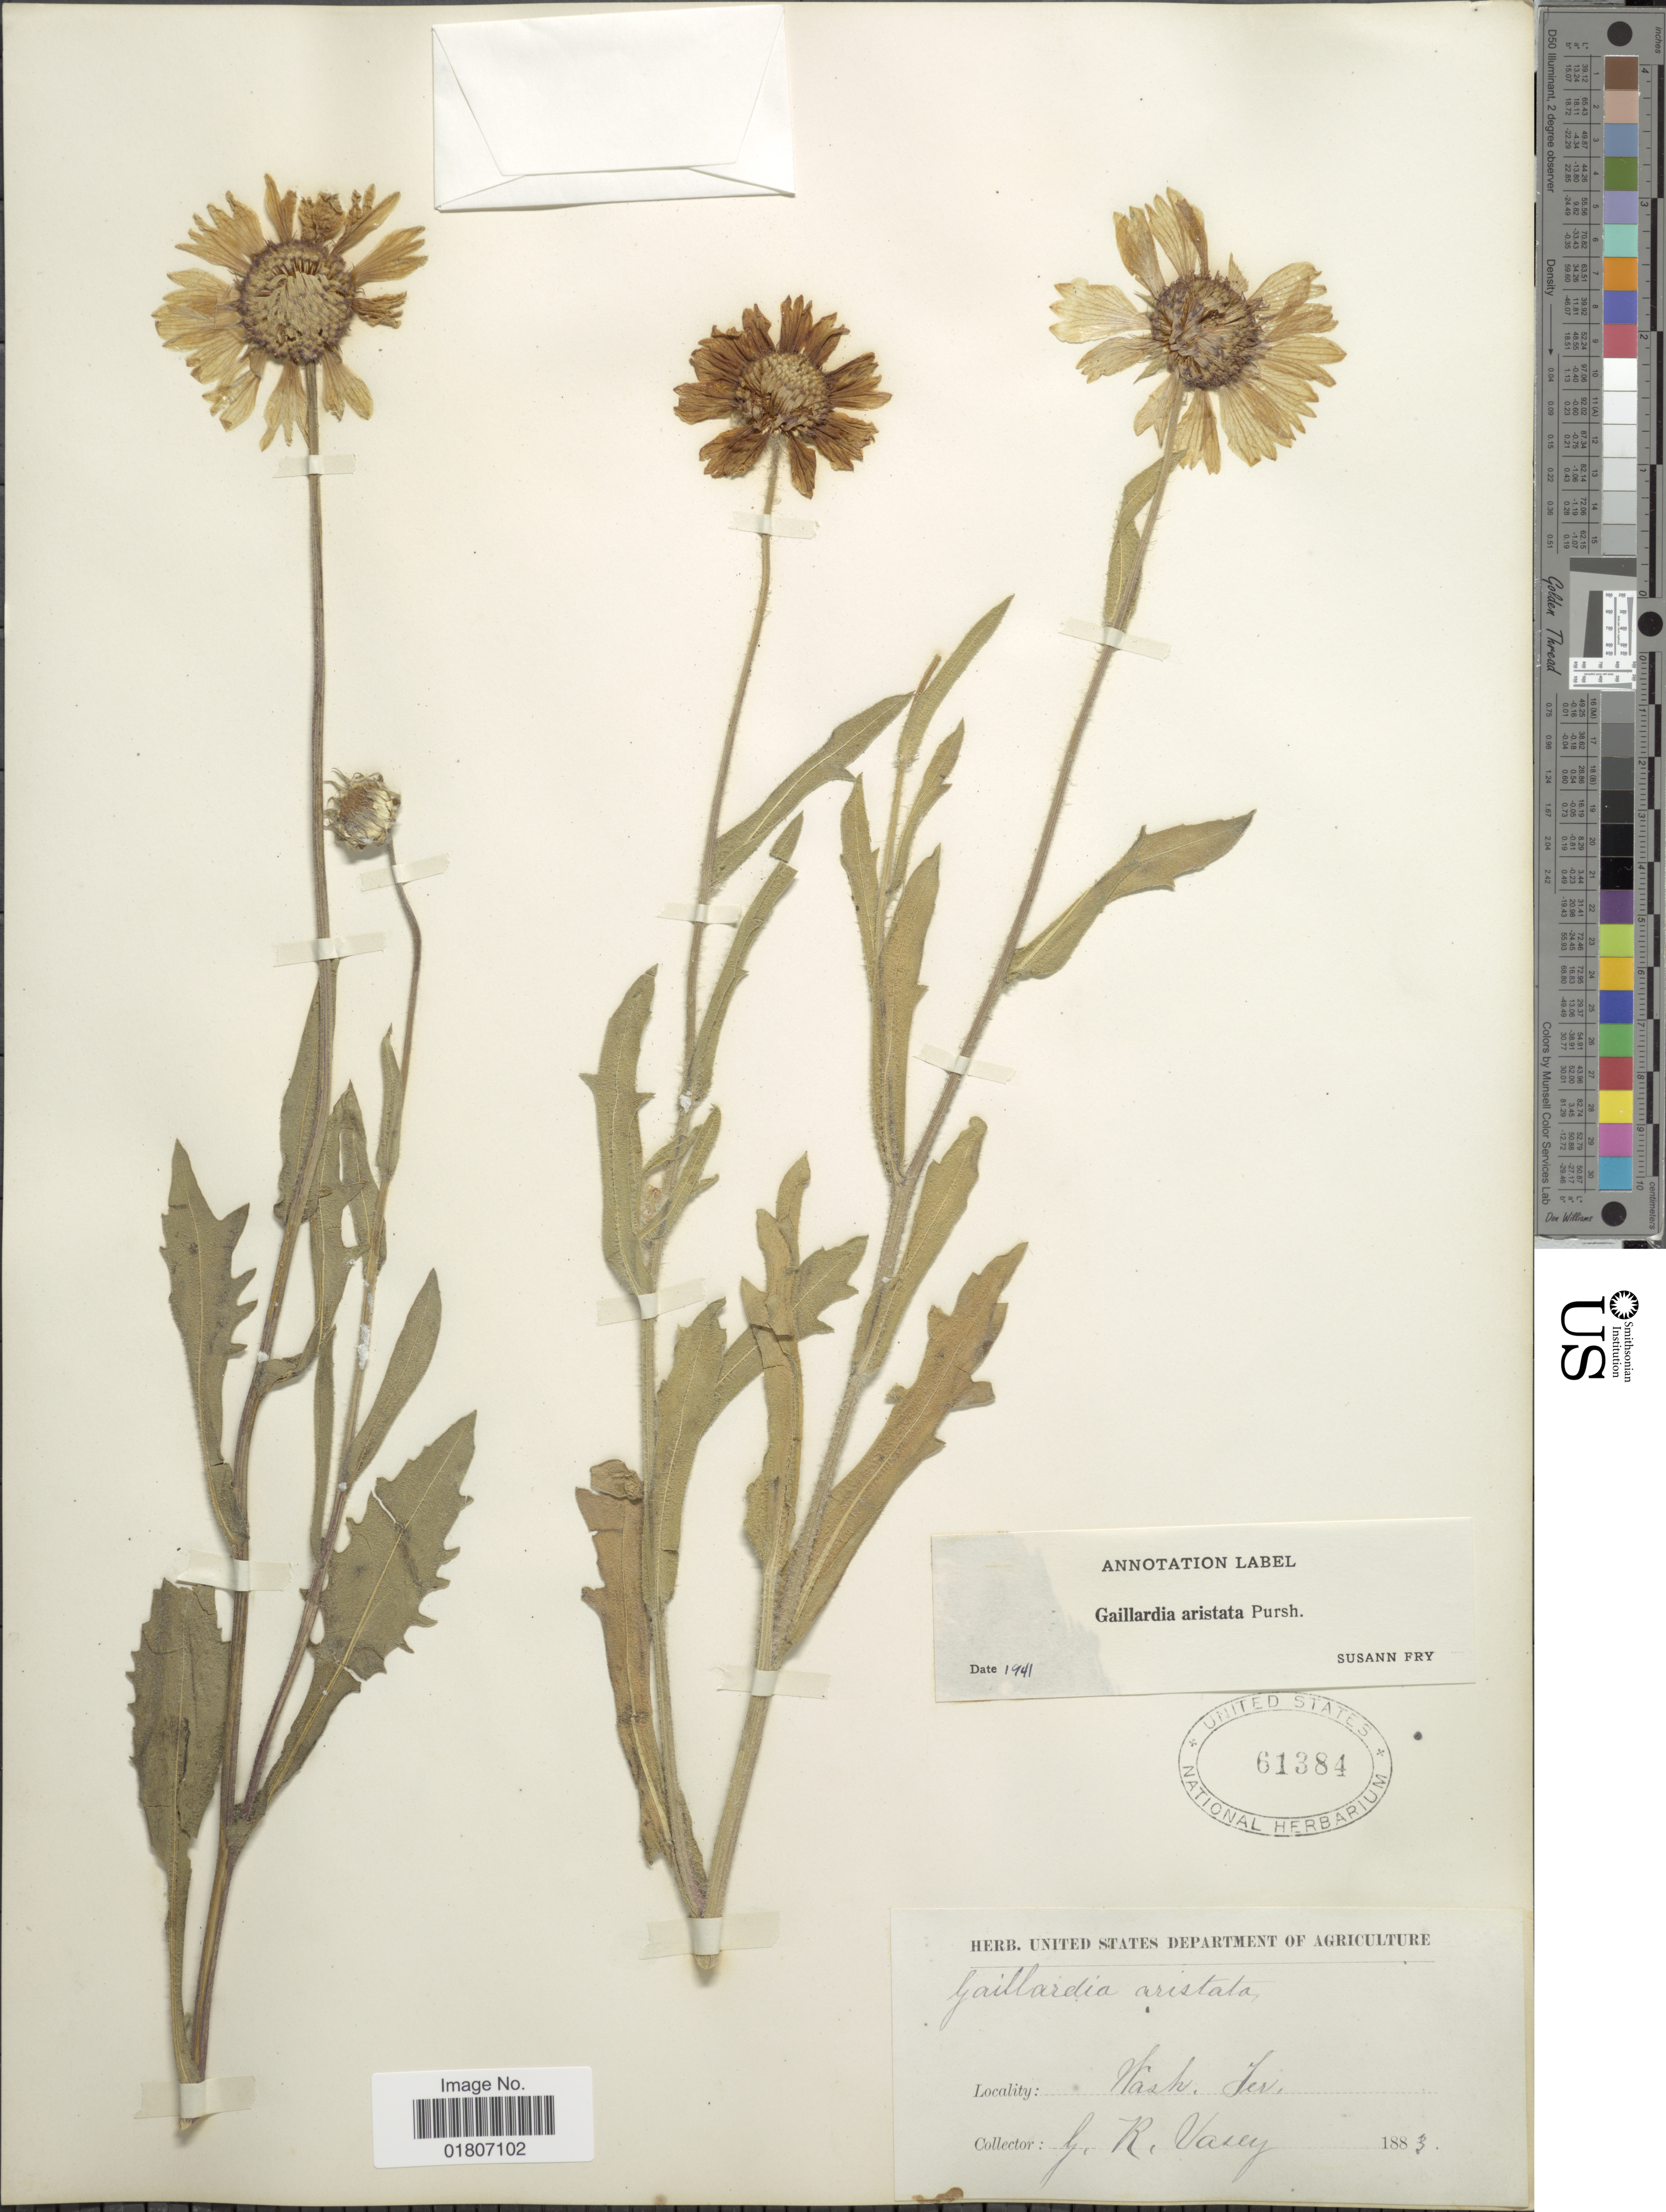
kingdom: Plantae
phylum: Tracheophyta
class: Magnoliopsida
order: Asterales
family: Asteraceae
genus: Gaillardia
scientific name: Gaillardia aristata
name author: Pursh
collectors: G. R. Vasey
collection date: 1883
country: United States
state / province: Washington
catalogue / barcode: US 61384